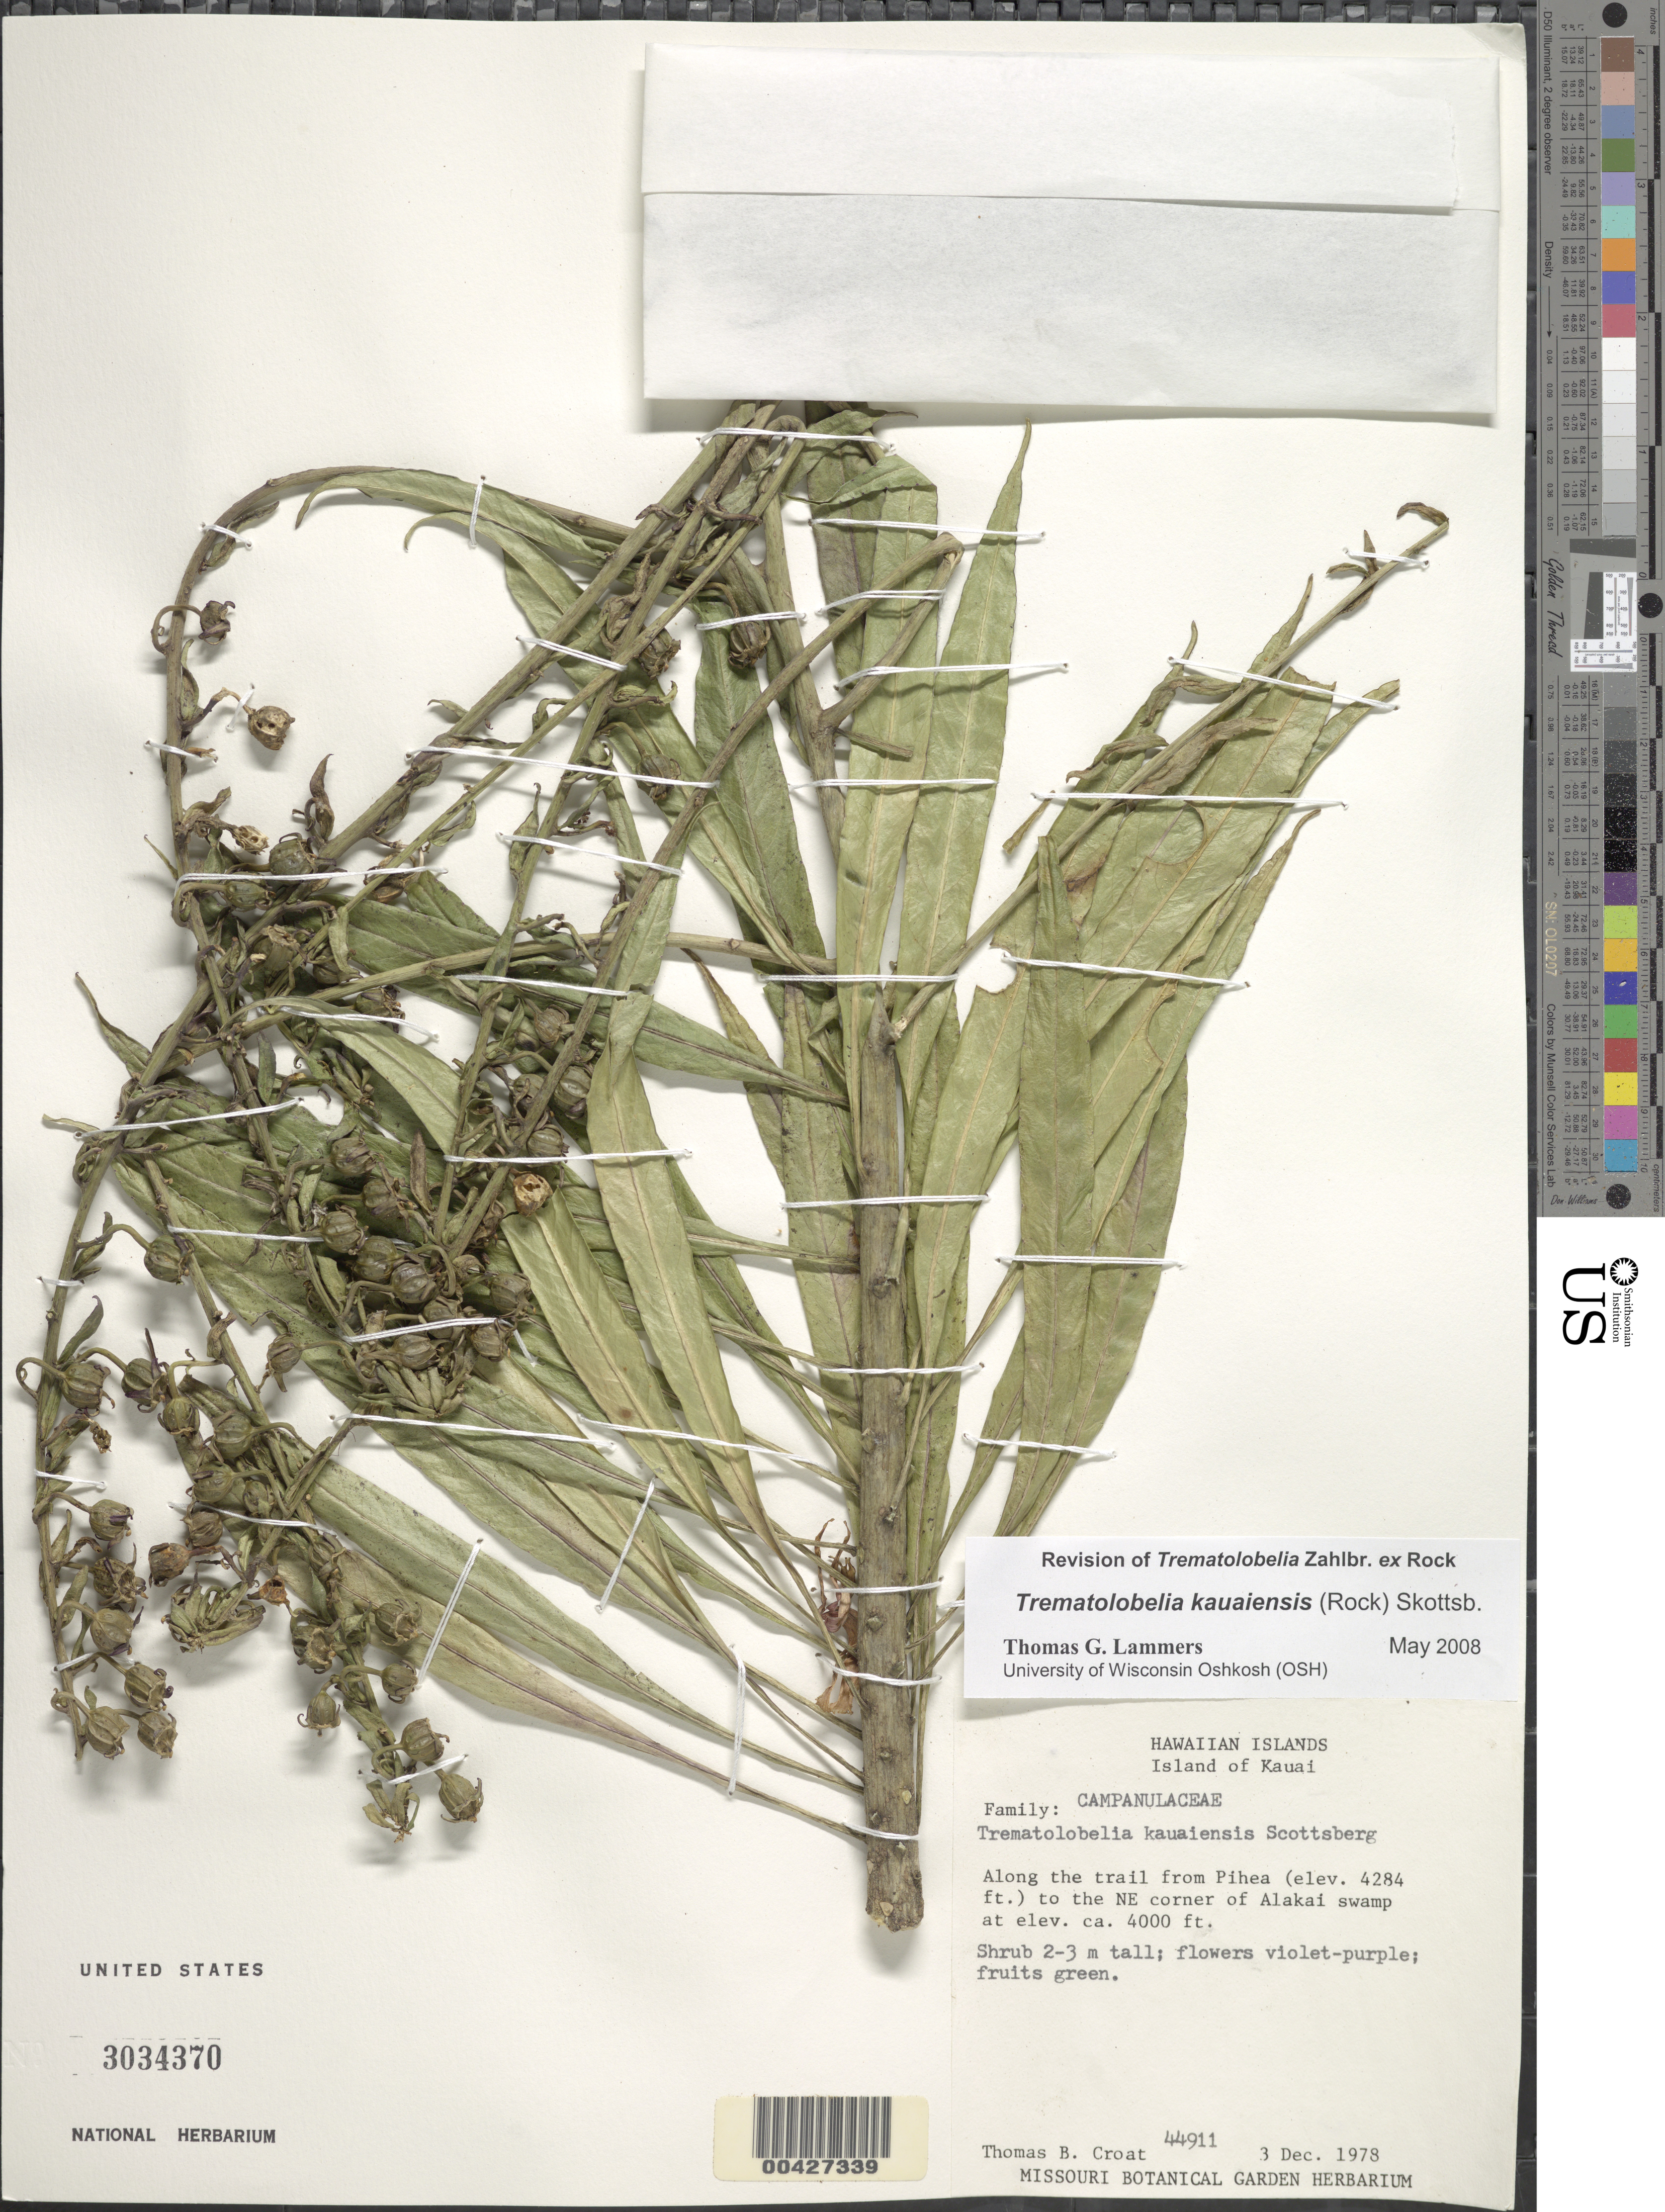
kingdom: Plantae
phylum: Tracheophyta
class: Magnoliopsida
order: Asterales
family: Campanulaceae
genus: Trematolobelia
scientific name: Trematolobelia kauaiensis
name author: (Rock) Skottsb.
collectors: T. B. Croat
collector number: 44911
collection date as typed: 3 Dec 1978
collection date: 1978-12-03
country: United States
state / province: Hawaii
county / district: Kauai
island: Kaua'i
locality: Along the trail from Pihea to the NE corner of Alakai swamp.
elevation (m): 1219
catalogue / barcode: US 3034370